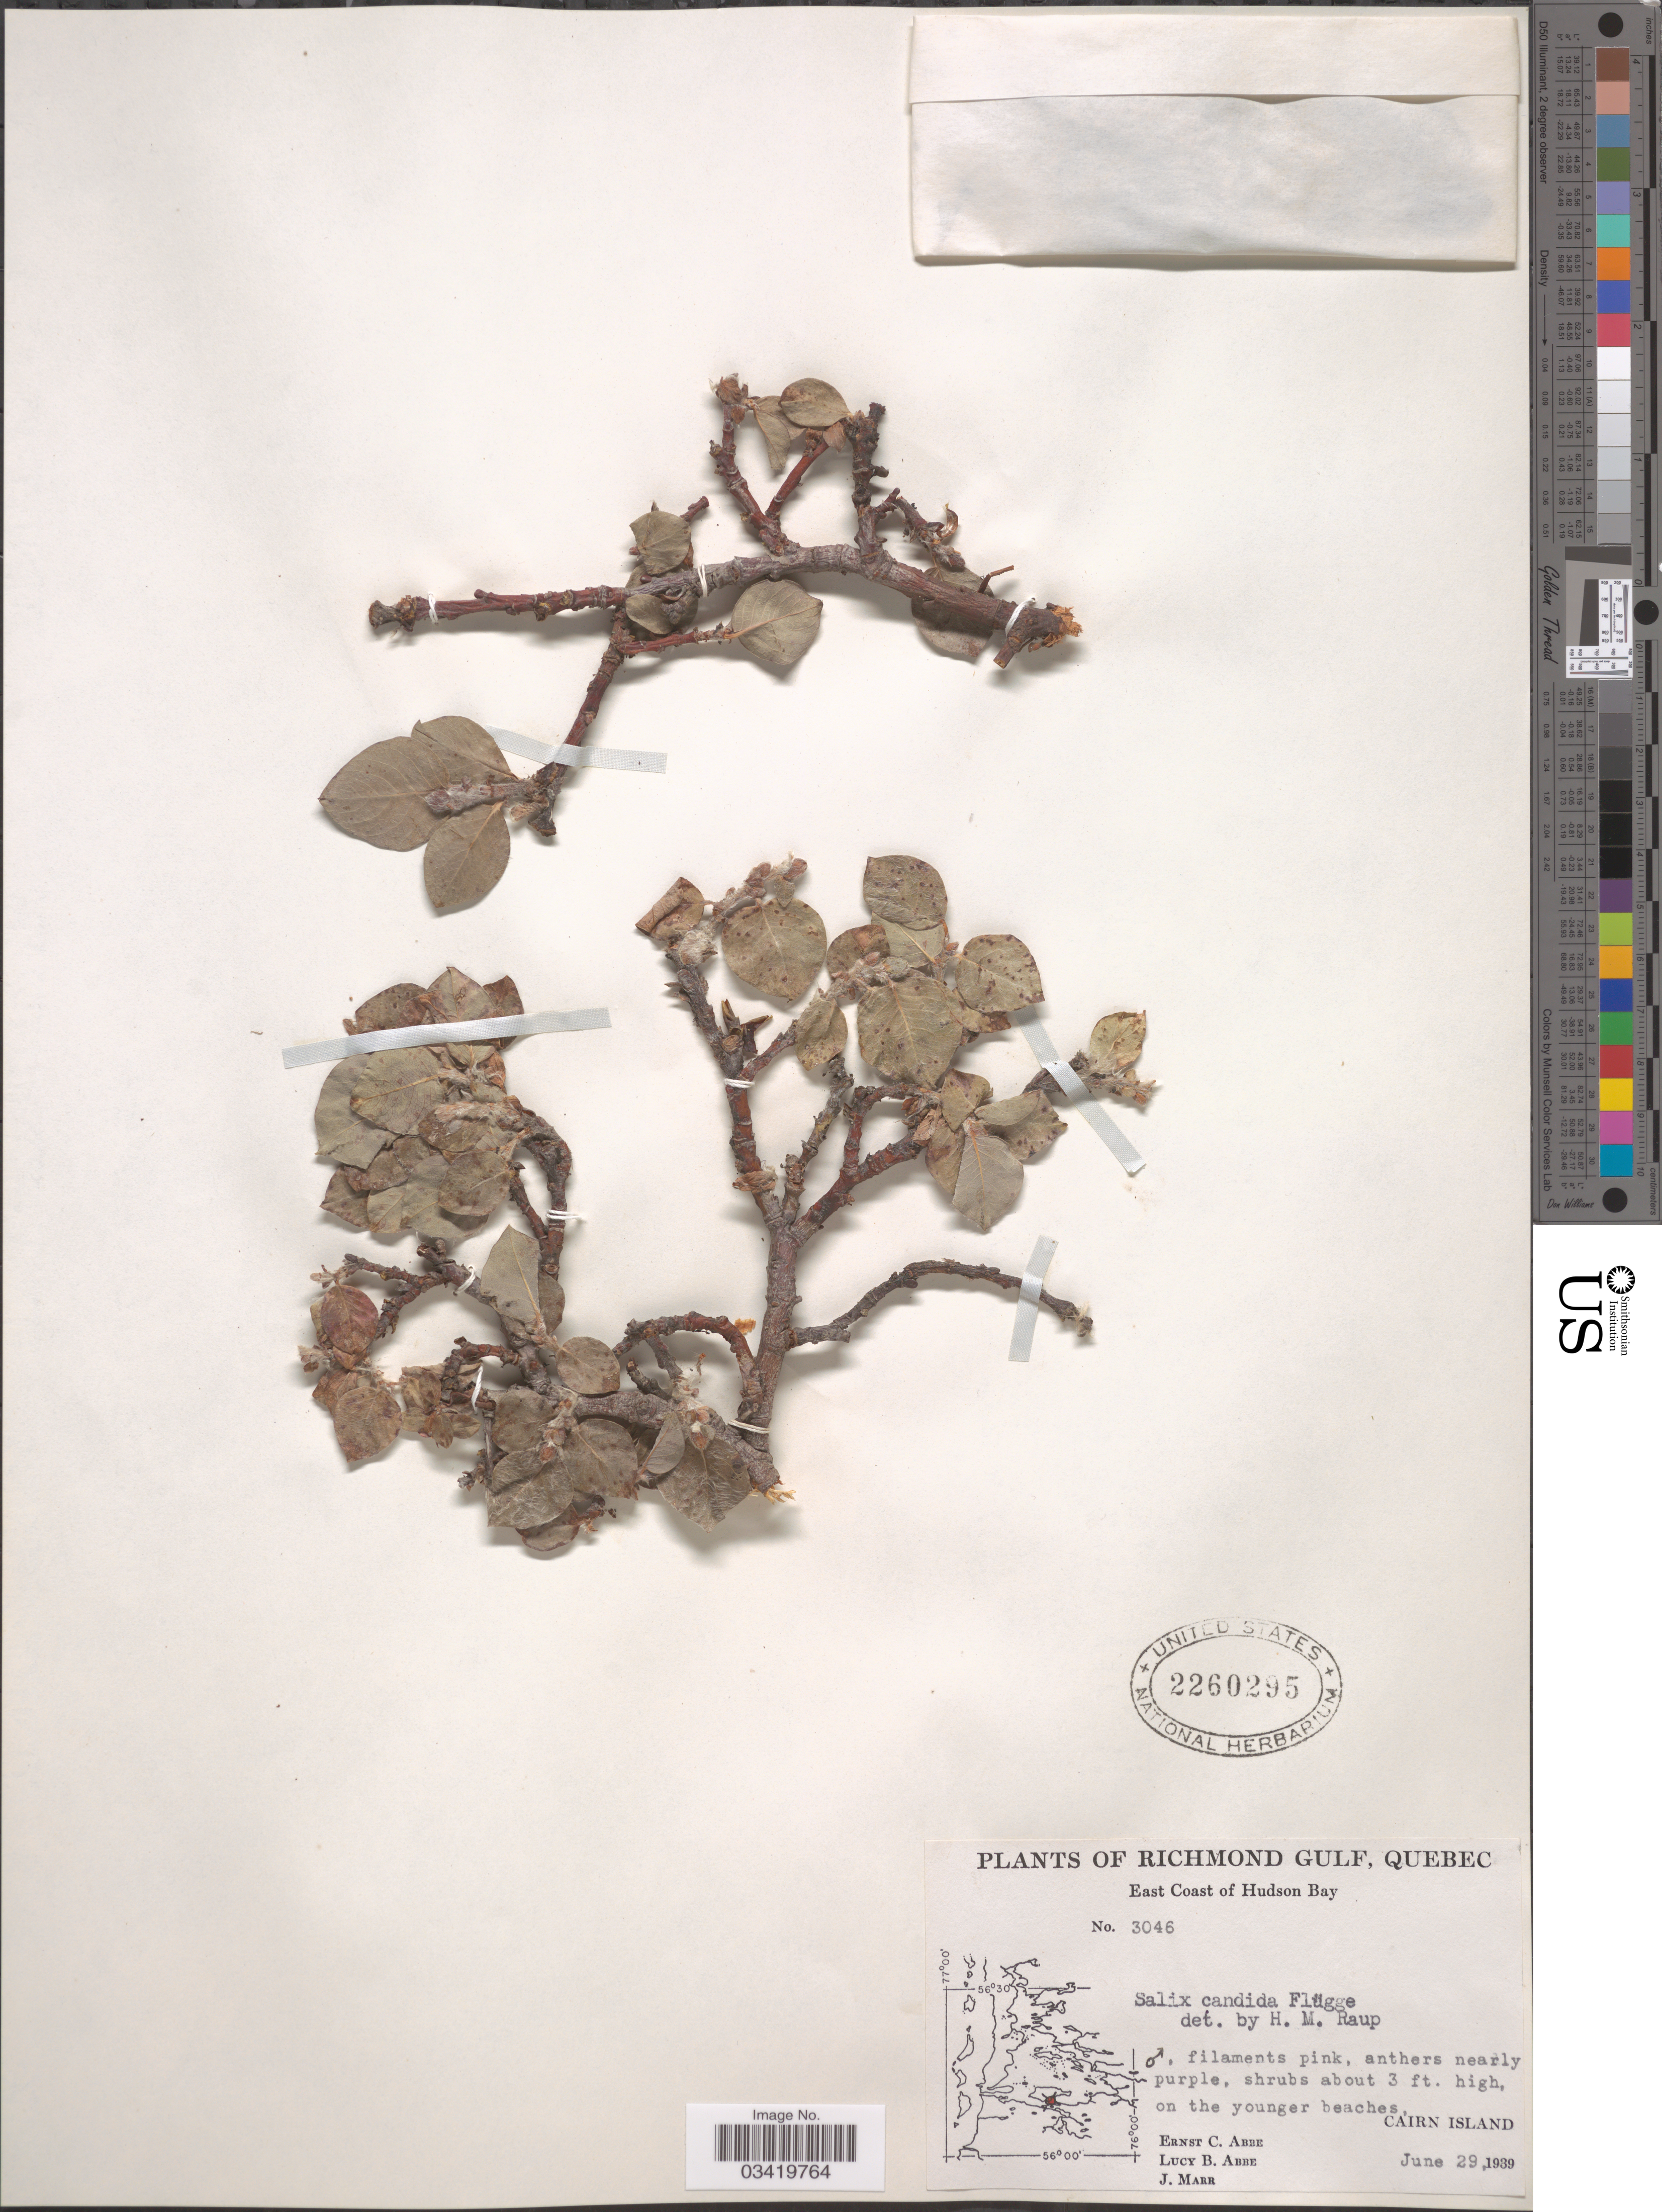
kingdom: Plantae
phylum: Tracheophyta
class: Magnoliopsida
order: Malpighiales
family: Salicaceae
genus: Salix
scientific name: Salix candida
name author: Flüggé ex Willd.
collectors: E. C. Abbe, L. B. Abbe & J. Marr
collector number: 3046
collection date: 1939-06-29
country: Canada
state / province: Quebec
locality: Richmond Gulf. East Coast of Hudson Bay. Cairn Island.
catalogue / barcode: US 2260295